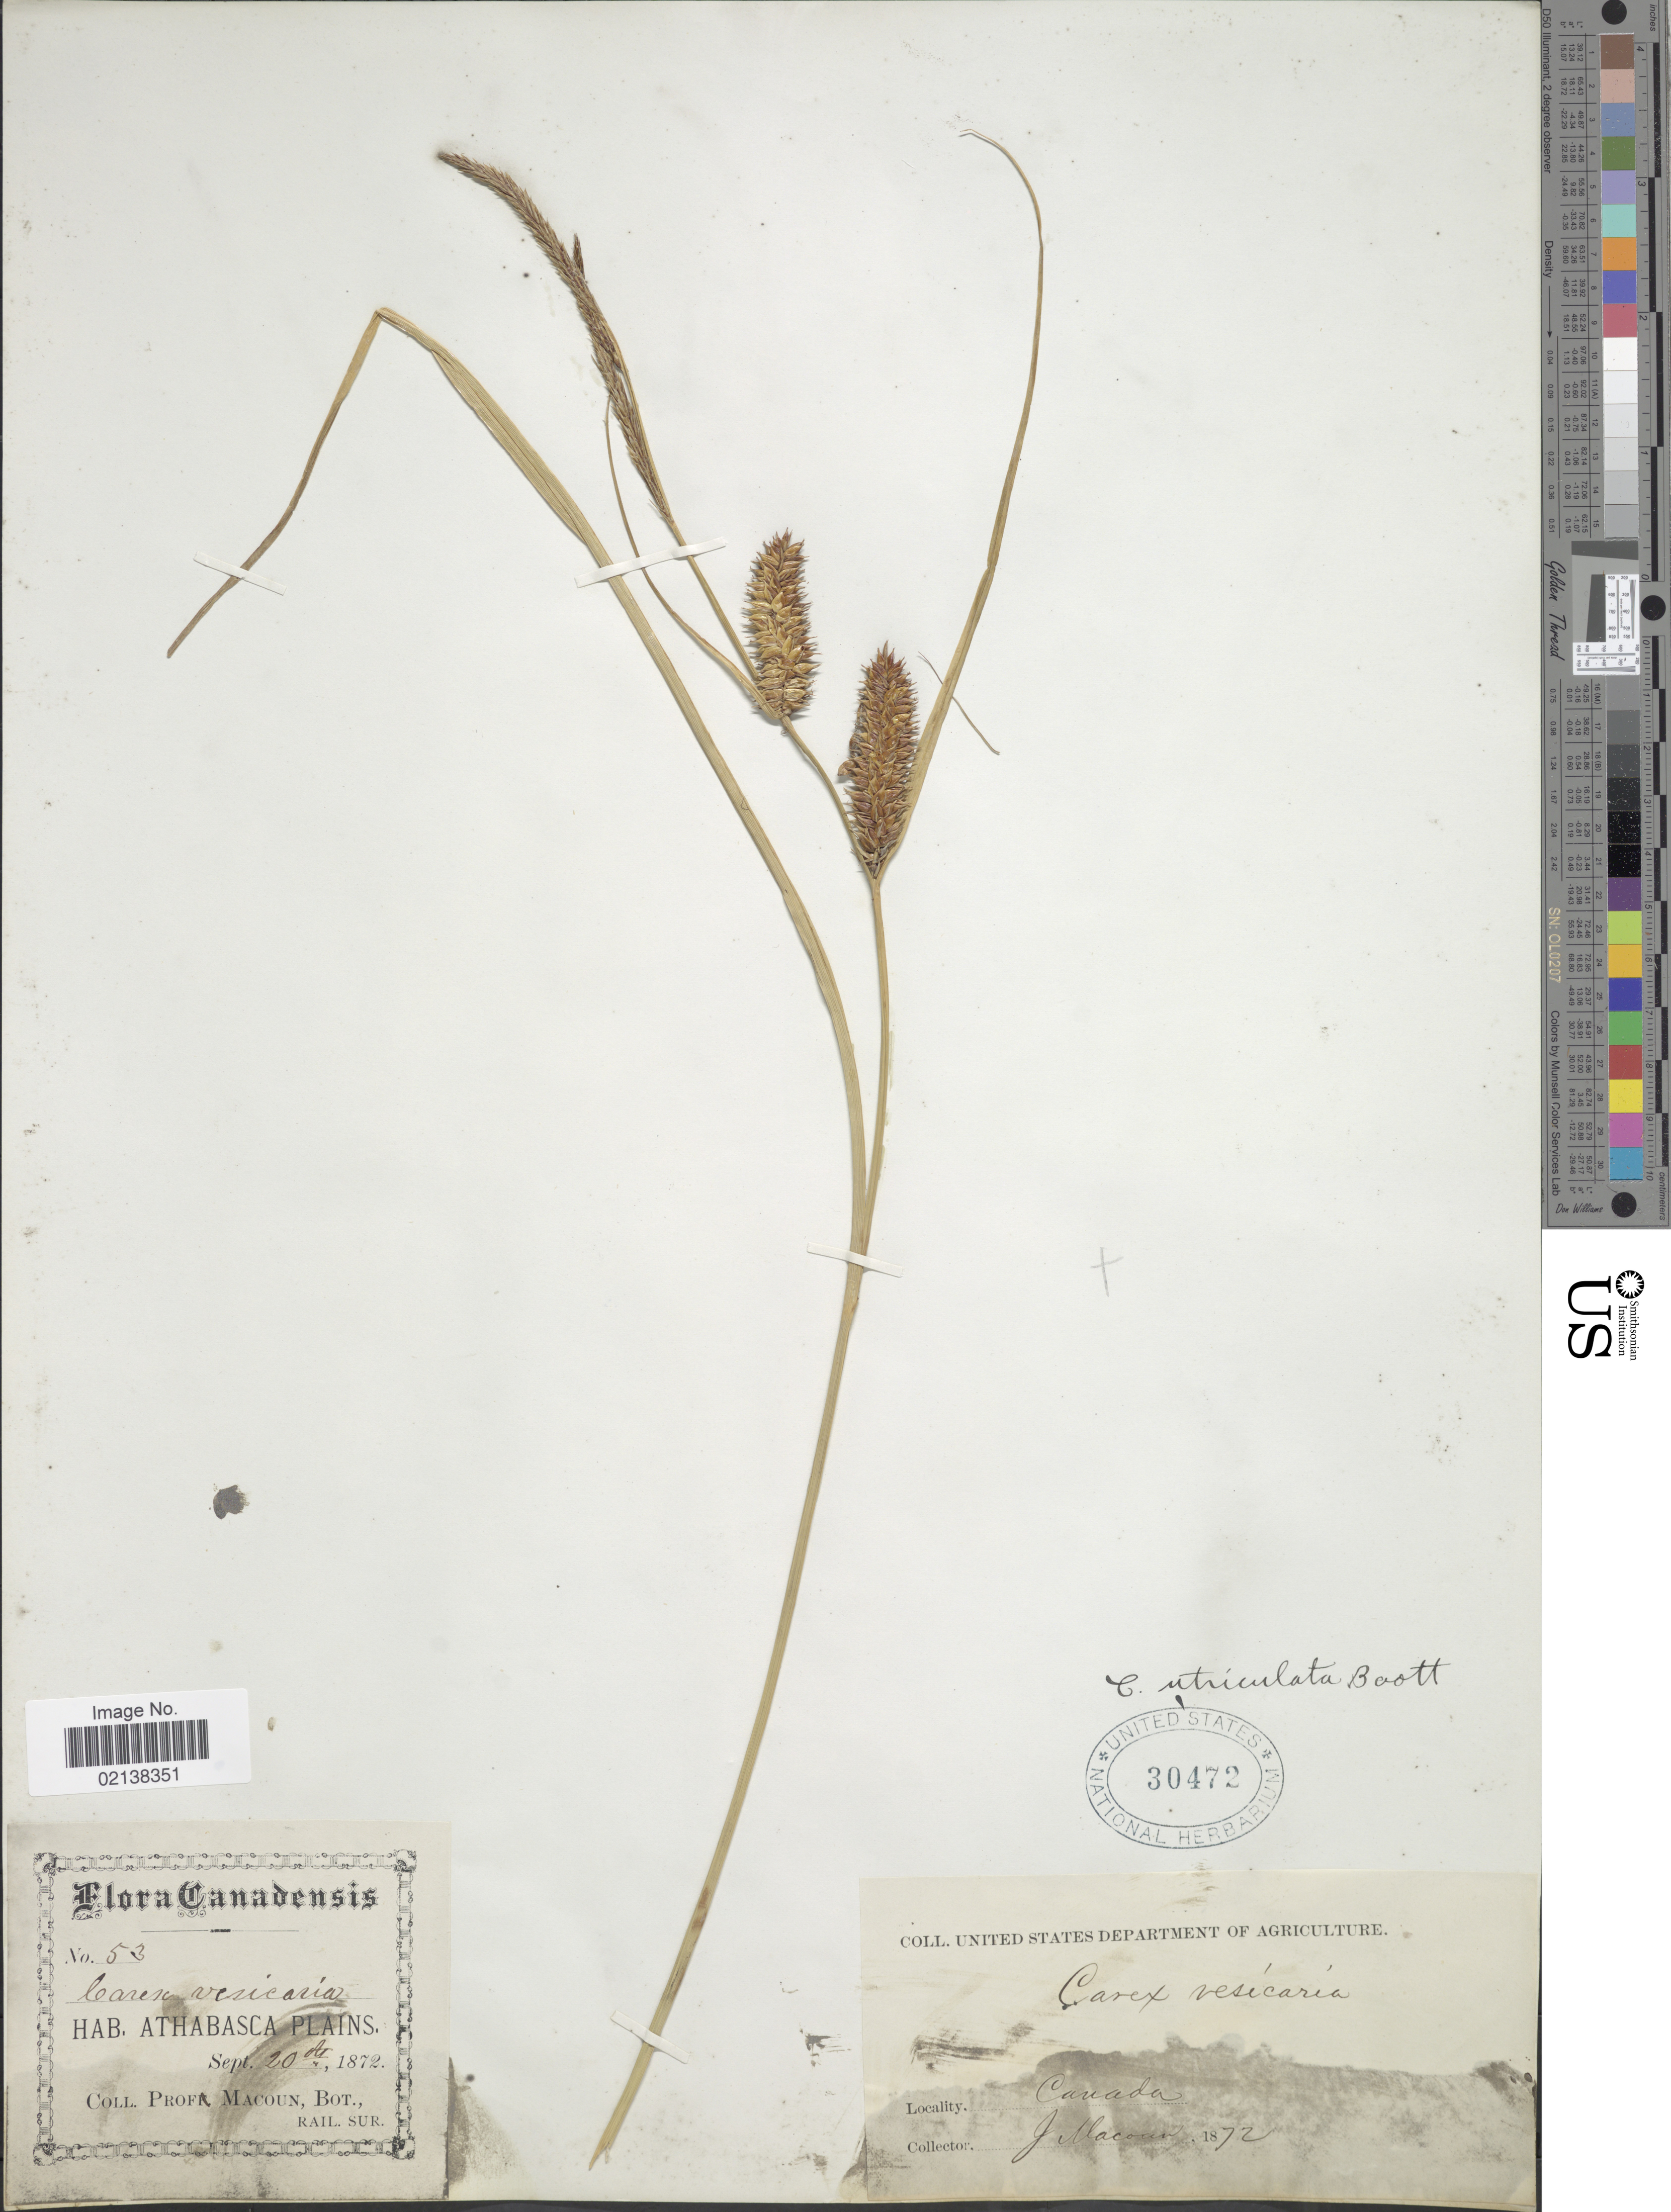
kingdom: Plantae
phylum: Tracheophyta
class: Liliopsida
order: Poales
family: Cyperaceae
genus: Carex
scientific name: Carex utriculata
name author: Boott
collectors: J. Macoun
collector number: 53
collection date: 1872-09-20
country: Canada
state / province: Alberta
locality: Athabasca Plains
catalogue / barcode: US 30472